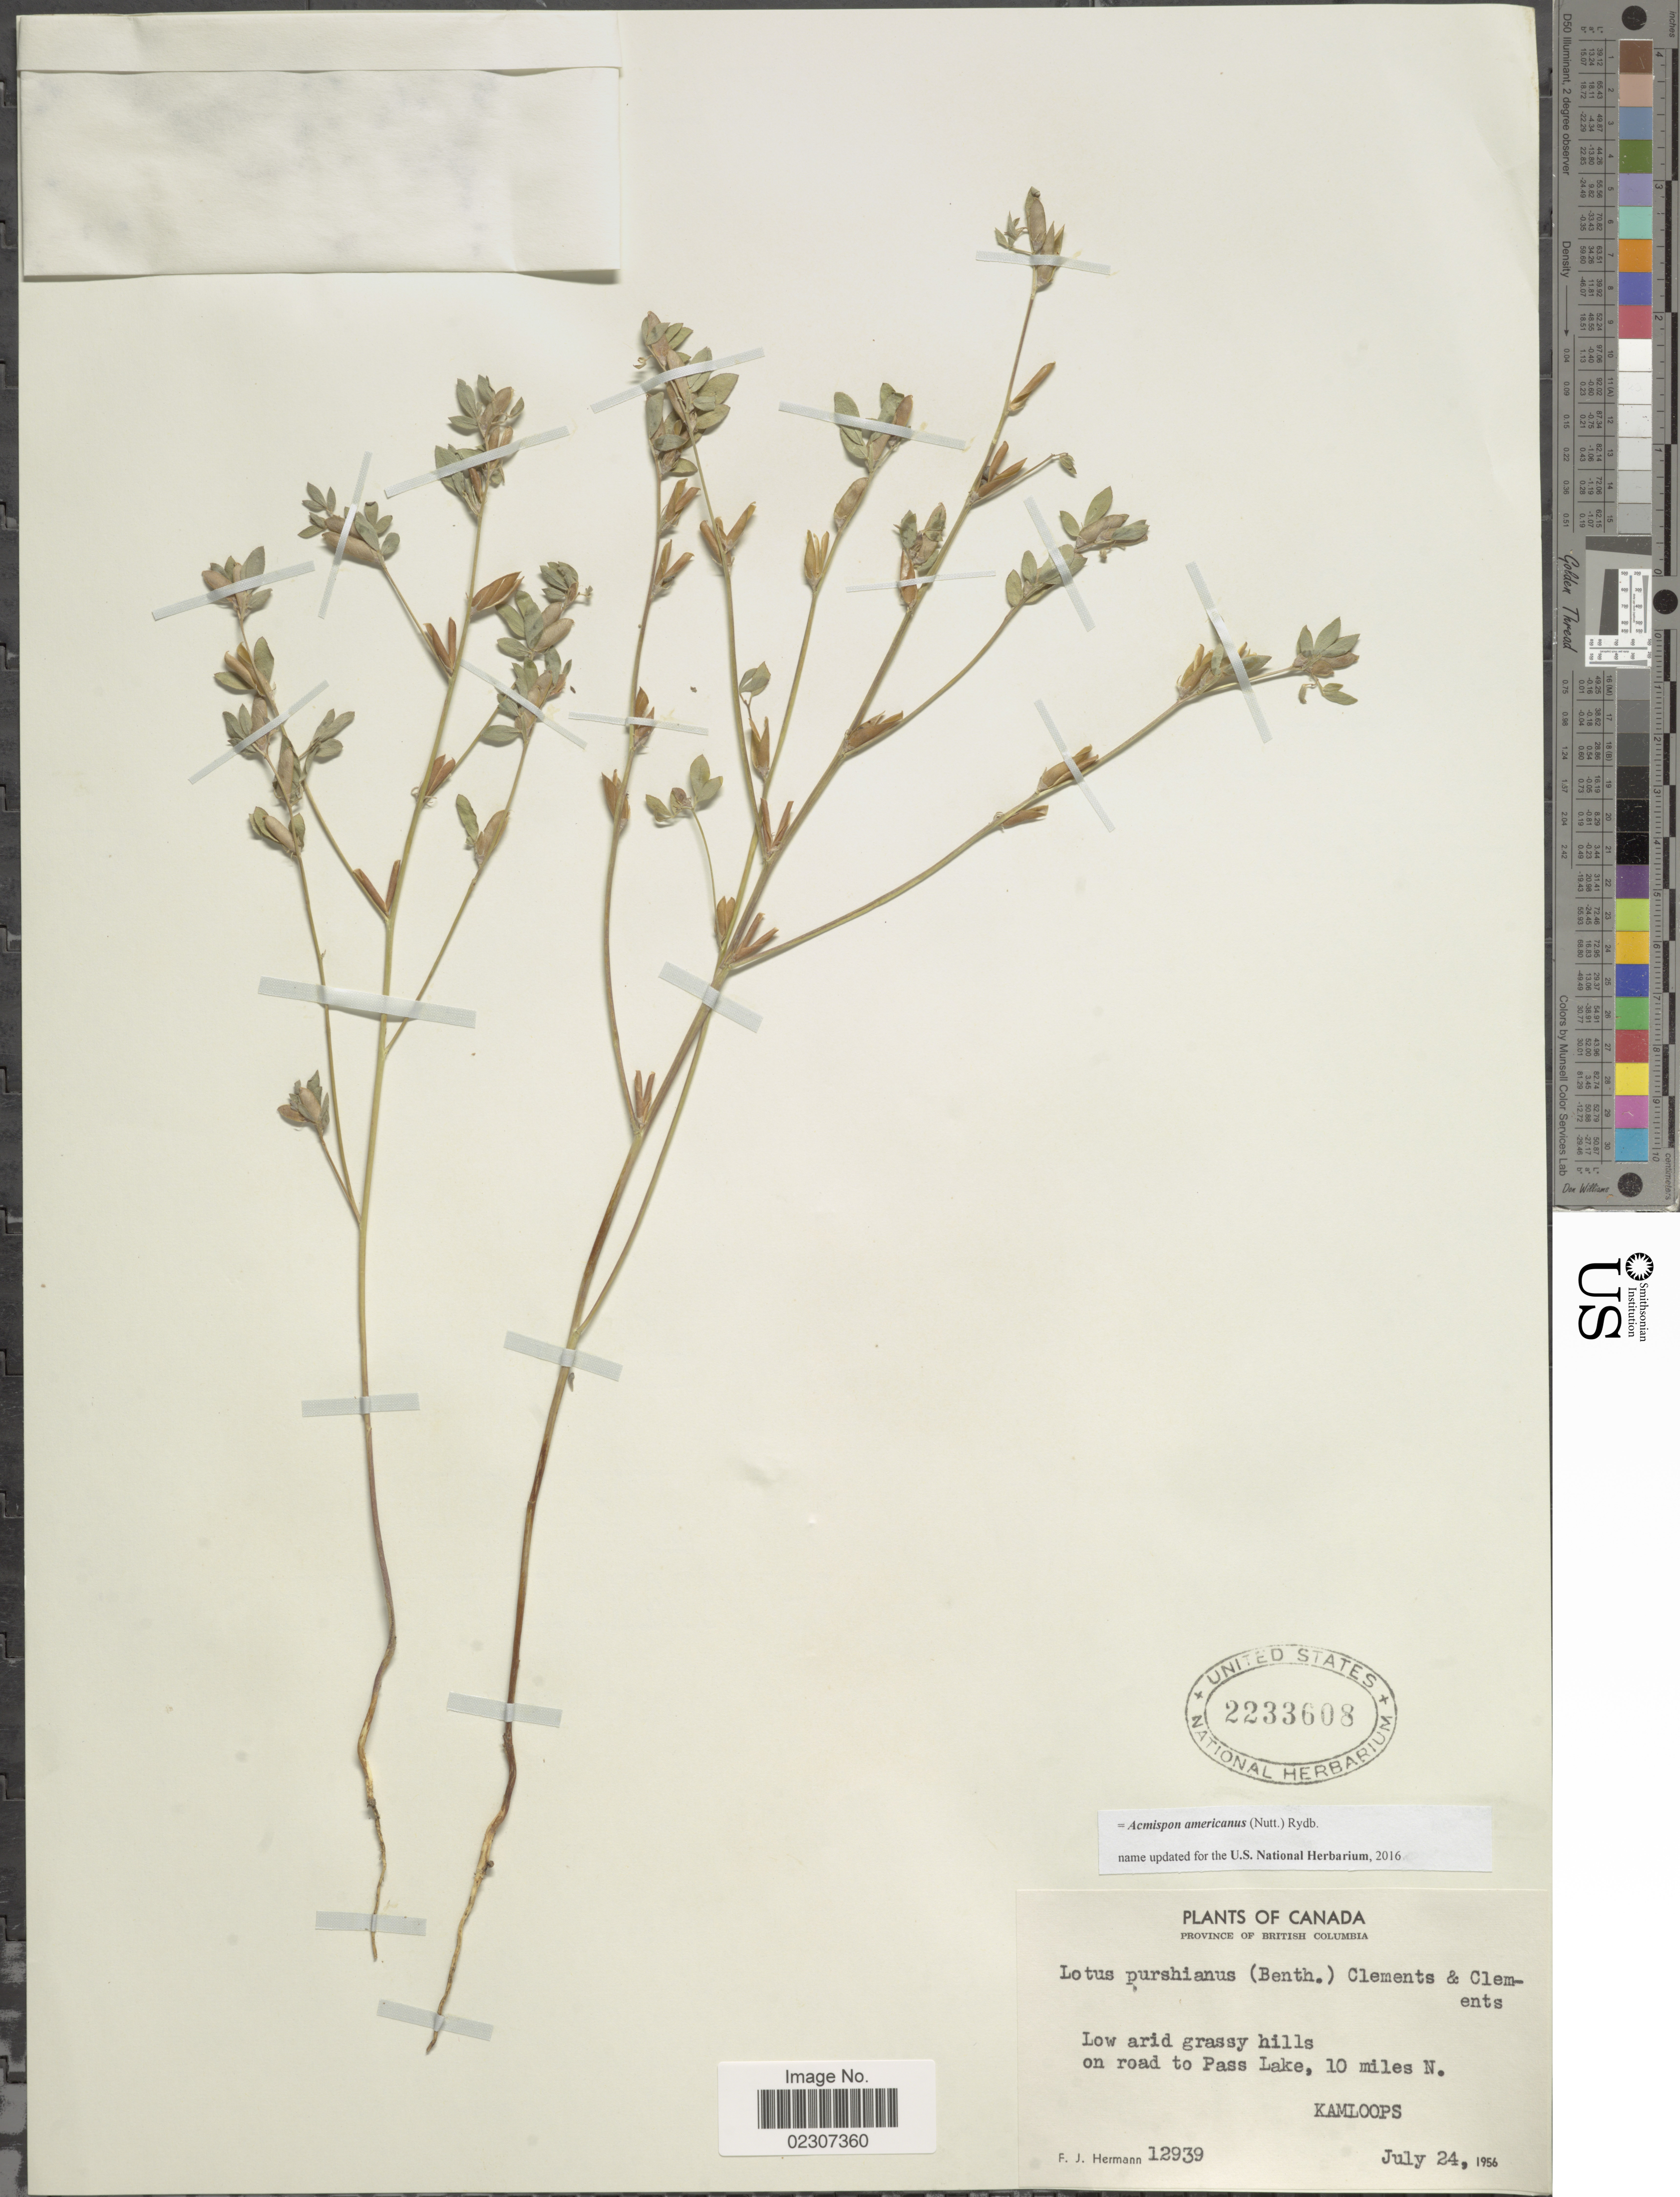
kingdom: Plantae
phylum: Tracheophyta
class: Magnoliopsida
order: Fabales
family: Fabaceae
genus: Acmispon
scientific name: Acmispon americanus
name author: (Nutt.) Rydb.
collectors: F. J. Hermann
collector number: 13939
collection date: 1956-07-24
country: Canada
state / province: British Columbia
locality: British Columbia. Low arid grassy hills on road to Pass Lake, 10 miles N. Kamloops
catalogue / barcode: US 2233608